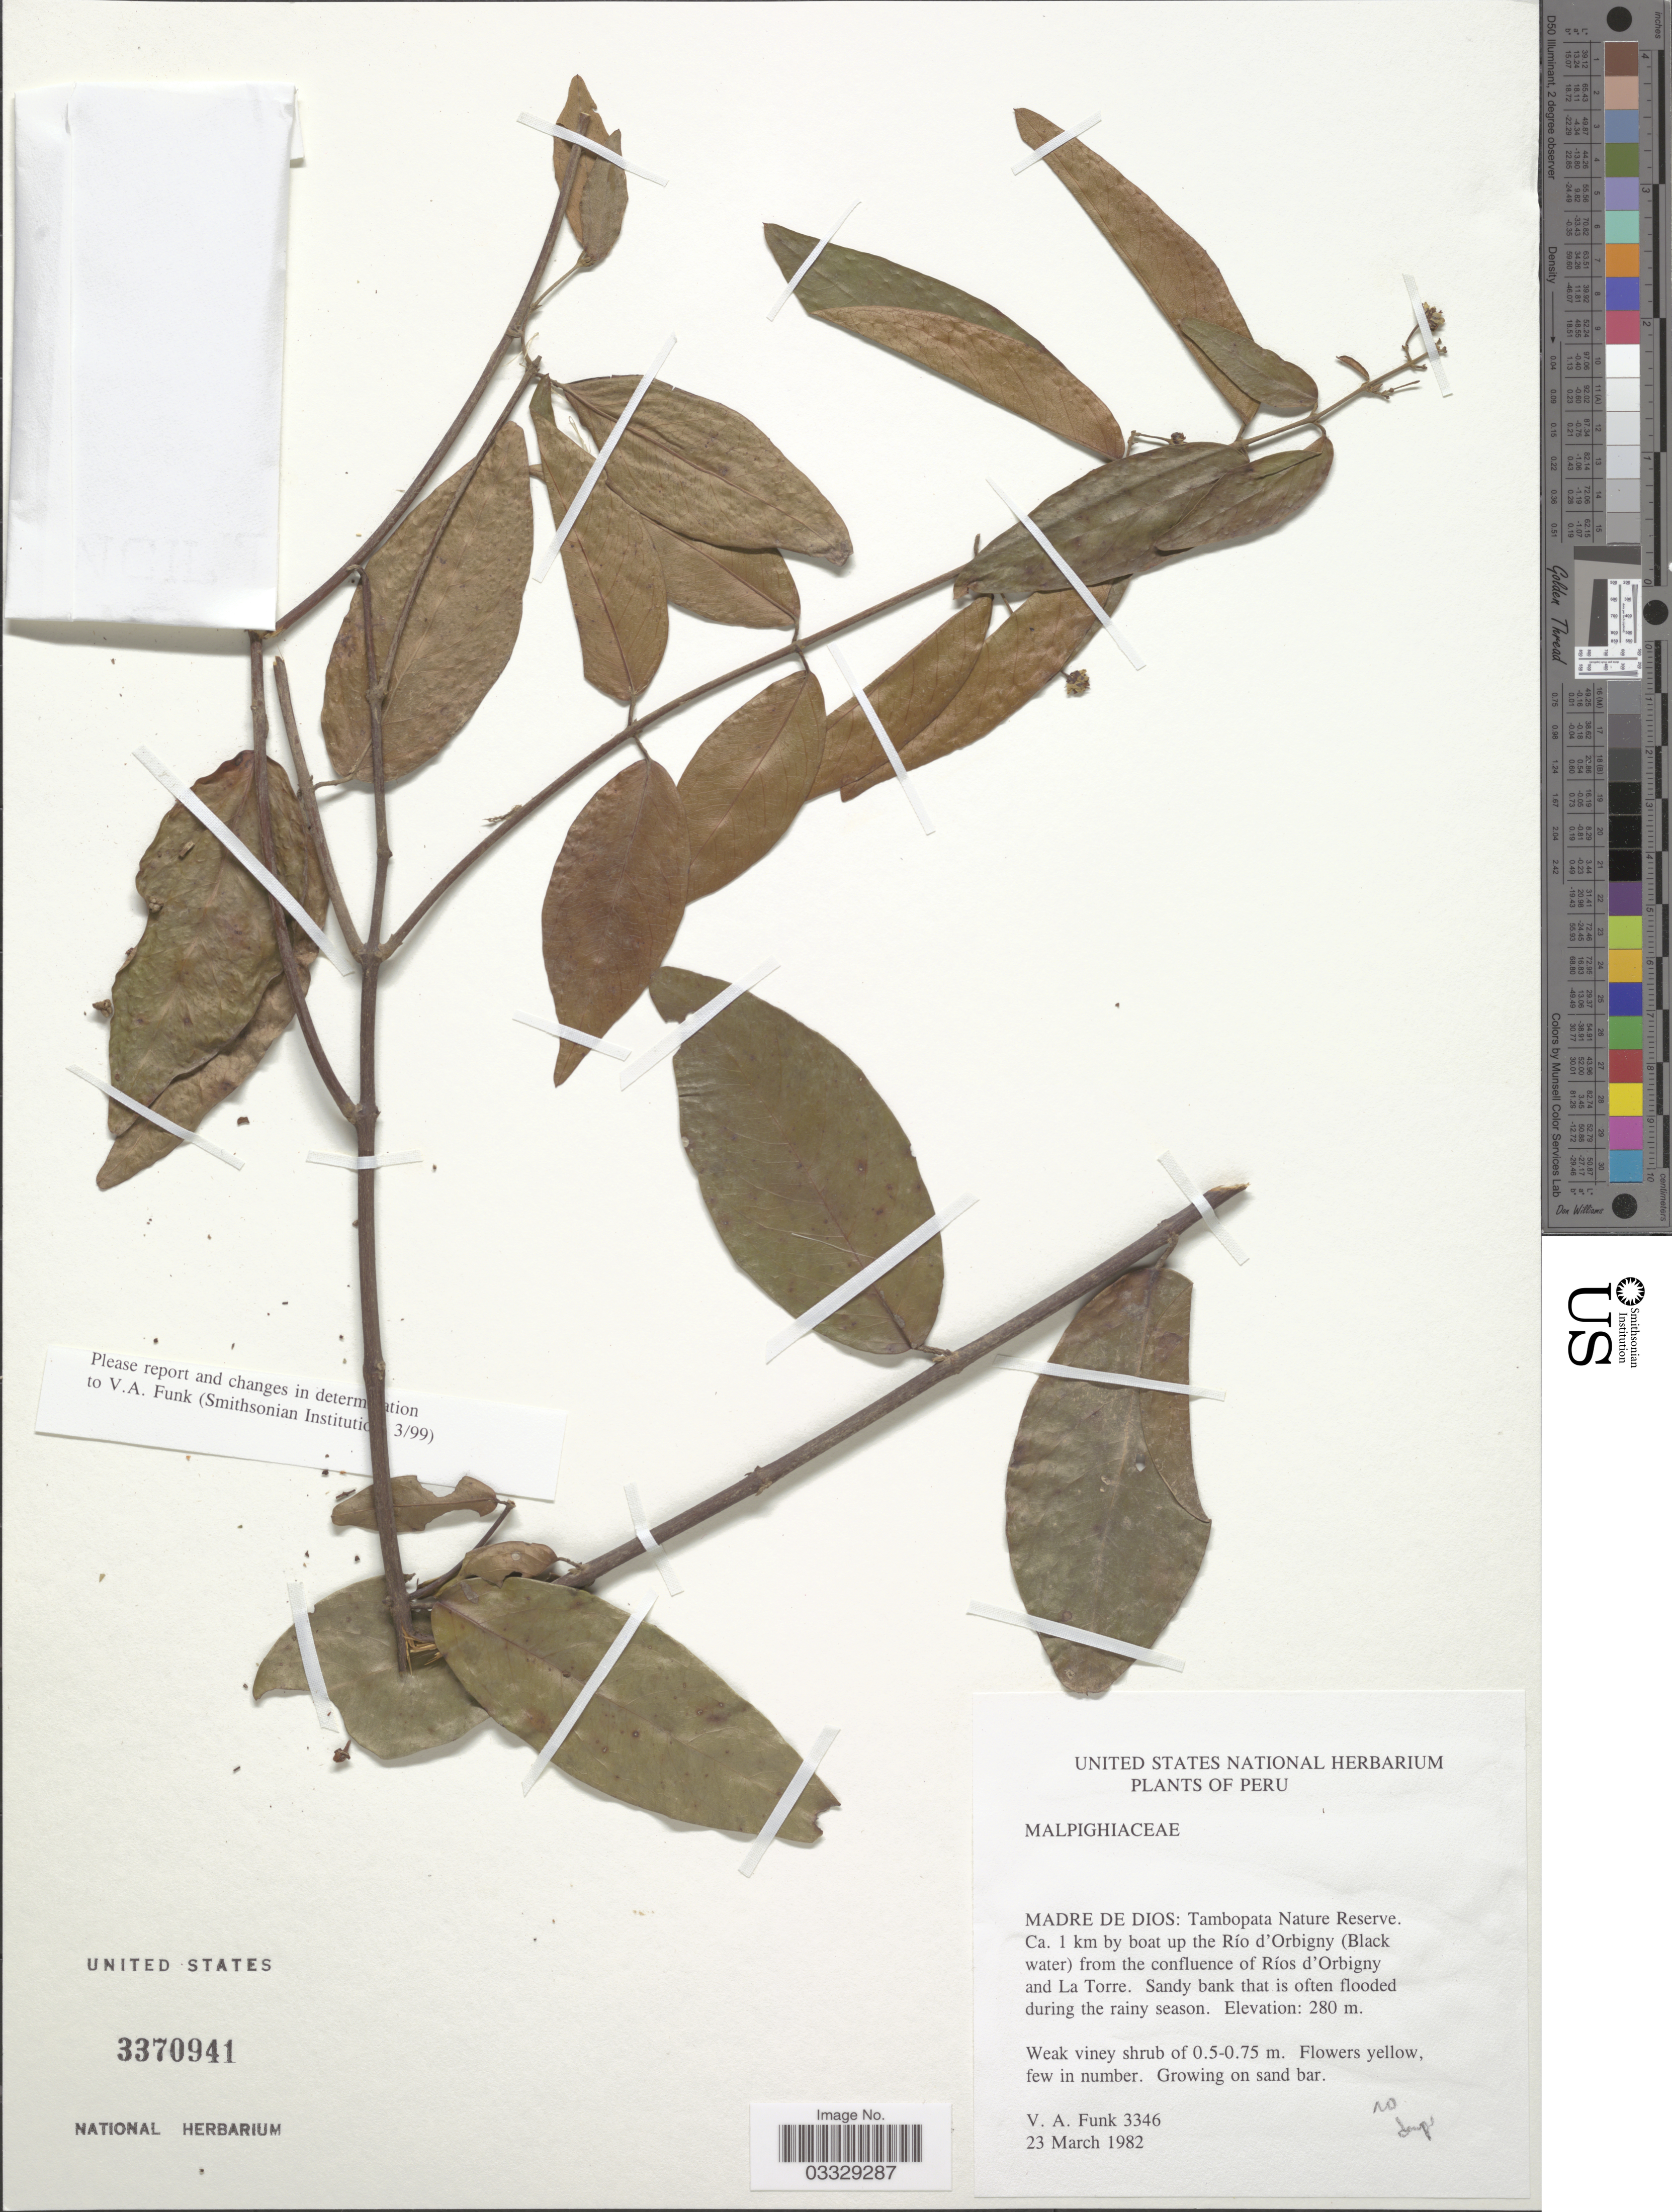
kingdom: Plantae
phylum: Tracheophyta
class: Magnoliopsida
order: Malpighiales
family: Malpighiaceae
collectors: V. Funk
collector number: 3346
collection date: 1982-03-23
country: Peru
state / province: Madre de Dios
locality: Tambopata Nature Reserve. Ca. 1 km by boat up the Río d'Orbigny (Black water) from the confluence of Ríos d'Orbigny and La Torre.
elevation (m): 280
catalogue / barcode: US 3370941